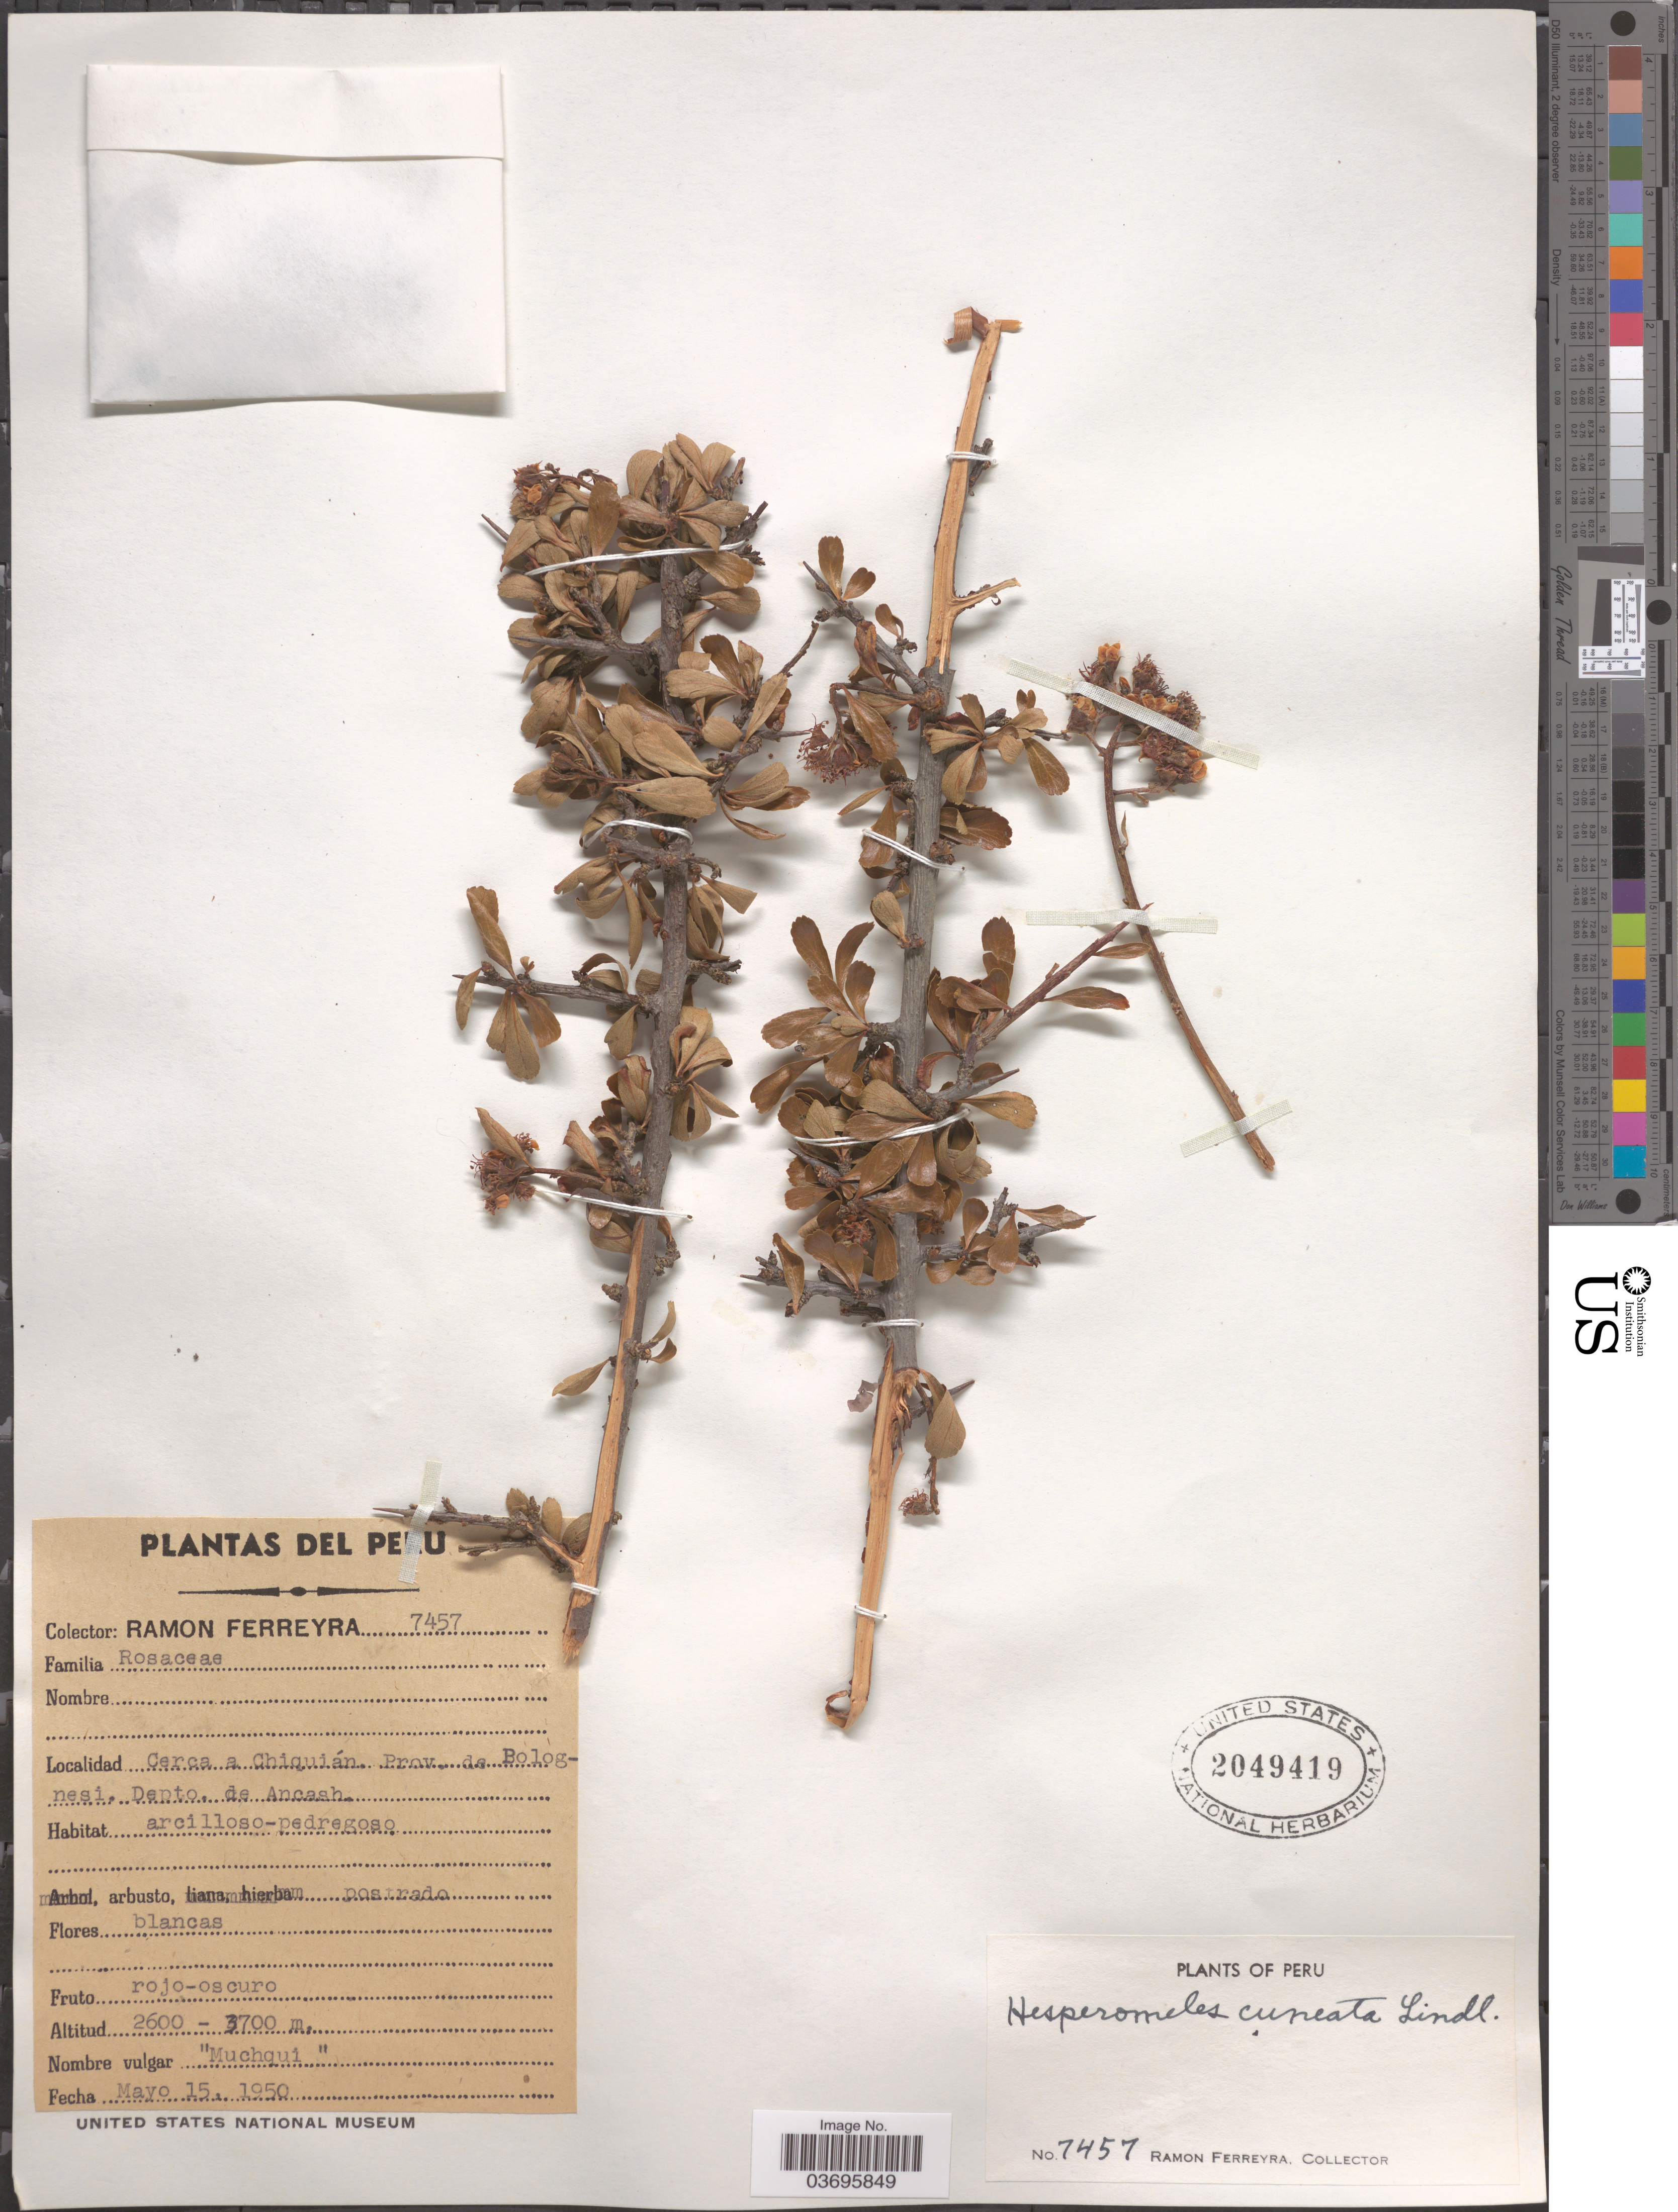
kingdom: Plantae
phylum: Tracheophyta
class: Magnoliopsida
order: Rosales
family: Rosaceae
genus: Hesperomeles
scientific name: Hesperomeles cuneata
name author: Lindl.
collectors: R. A. Ferreyra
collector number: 7457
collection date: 1950-05-15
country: Peru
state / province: Ancash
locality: Cerca a Chiquián. Prov. de Bolognesi, Depto. de Ancash.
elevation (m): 2600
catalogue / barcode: US 2049419